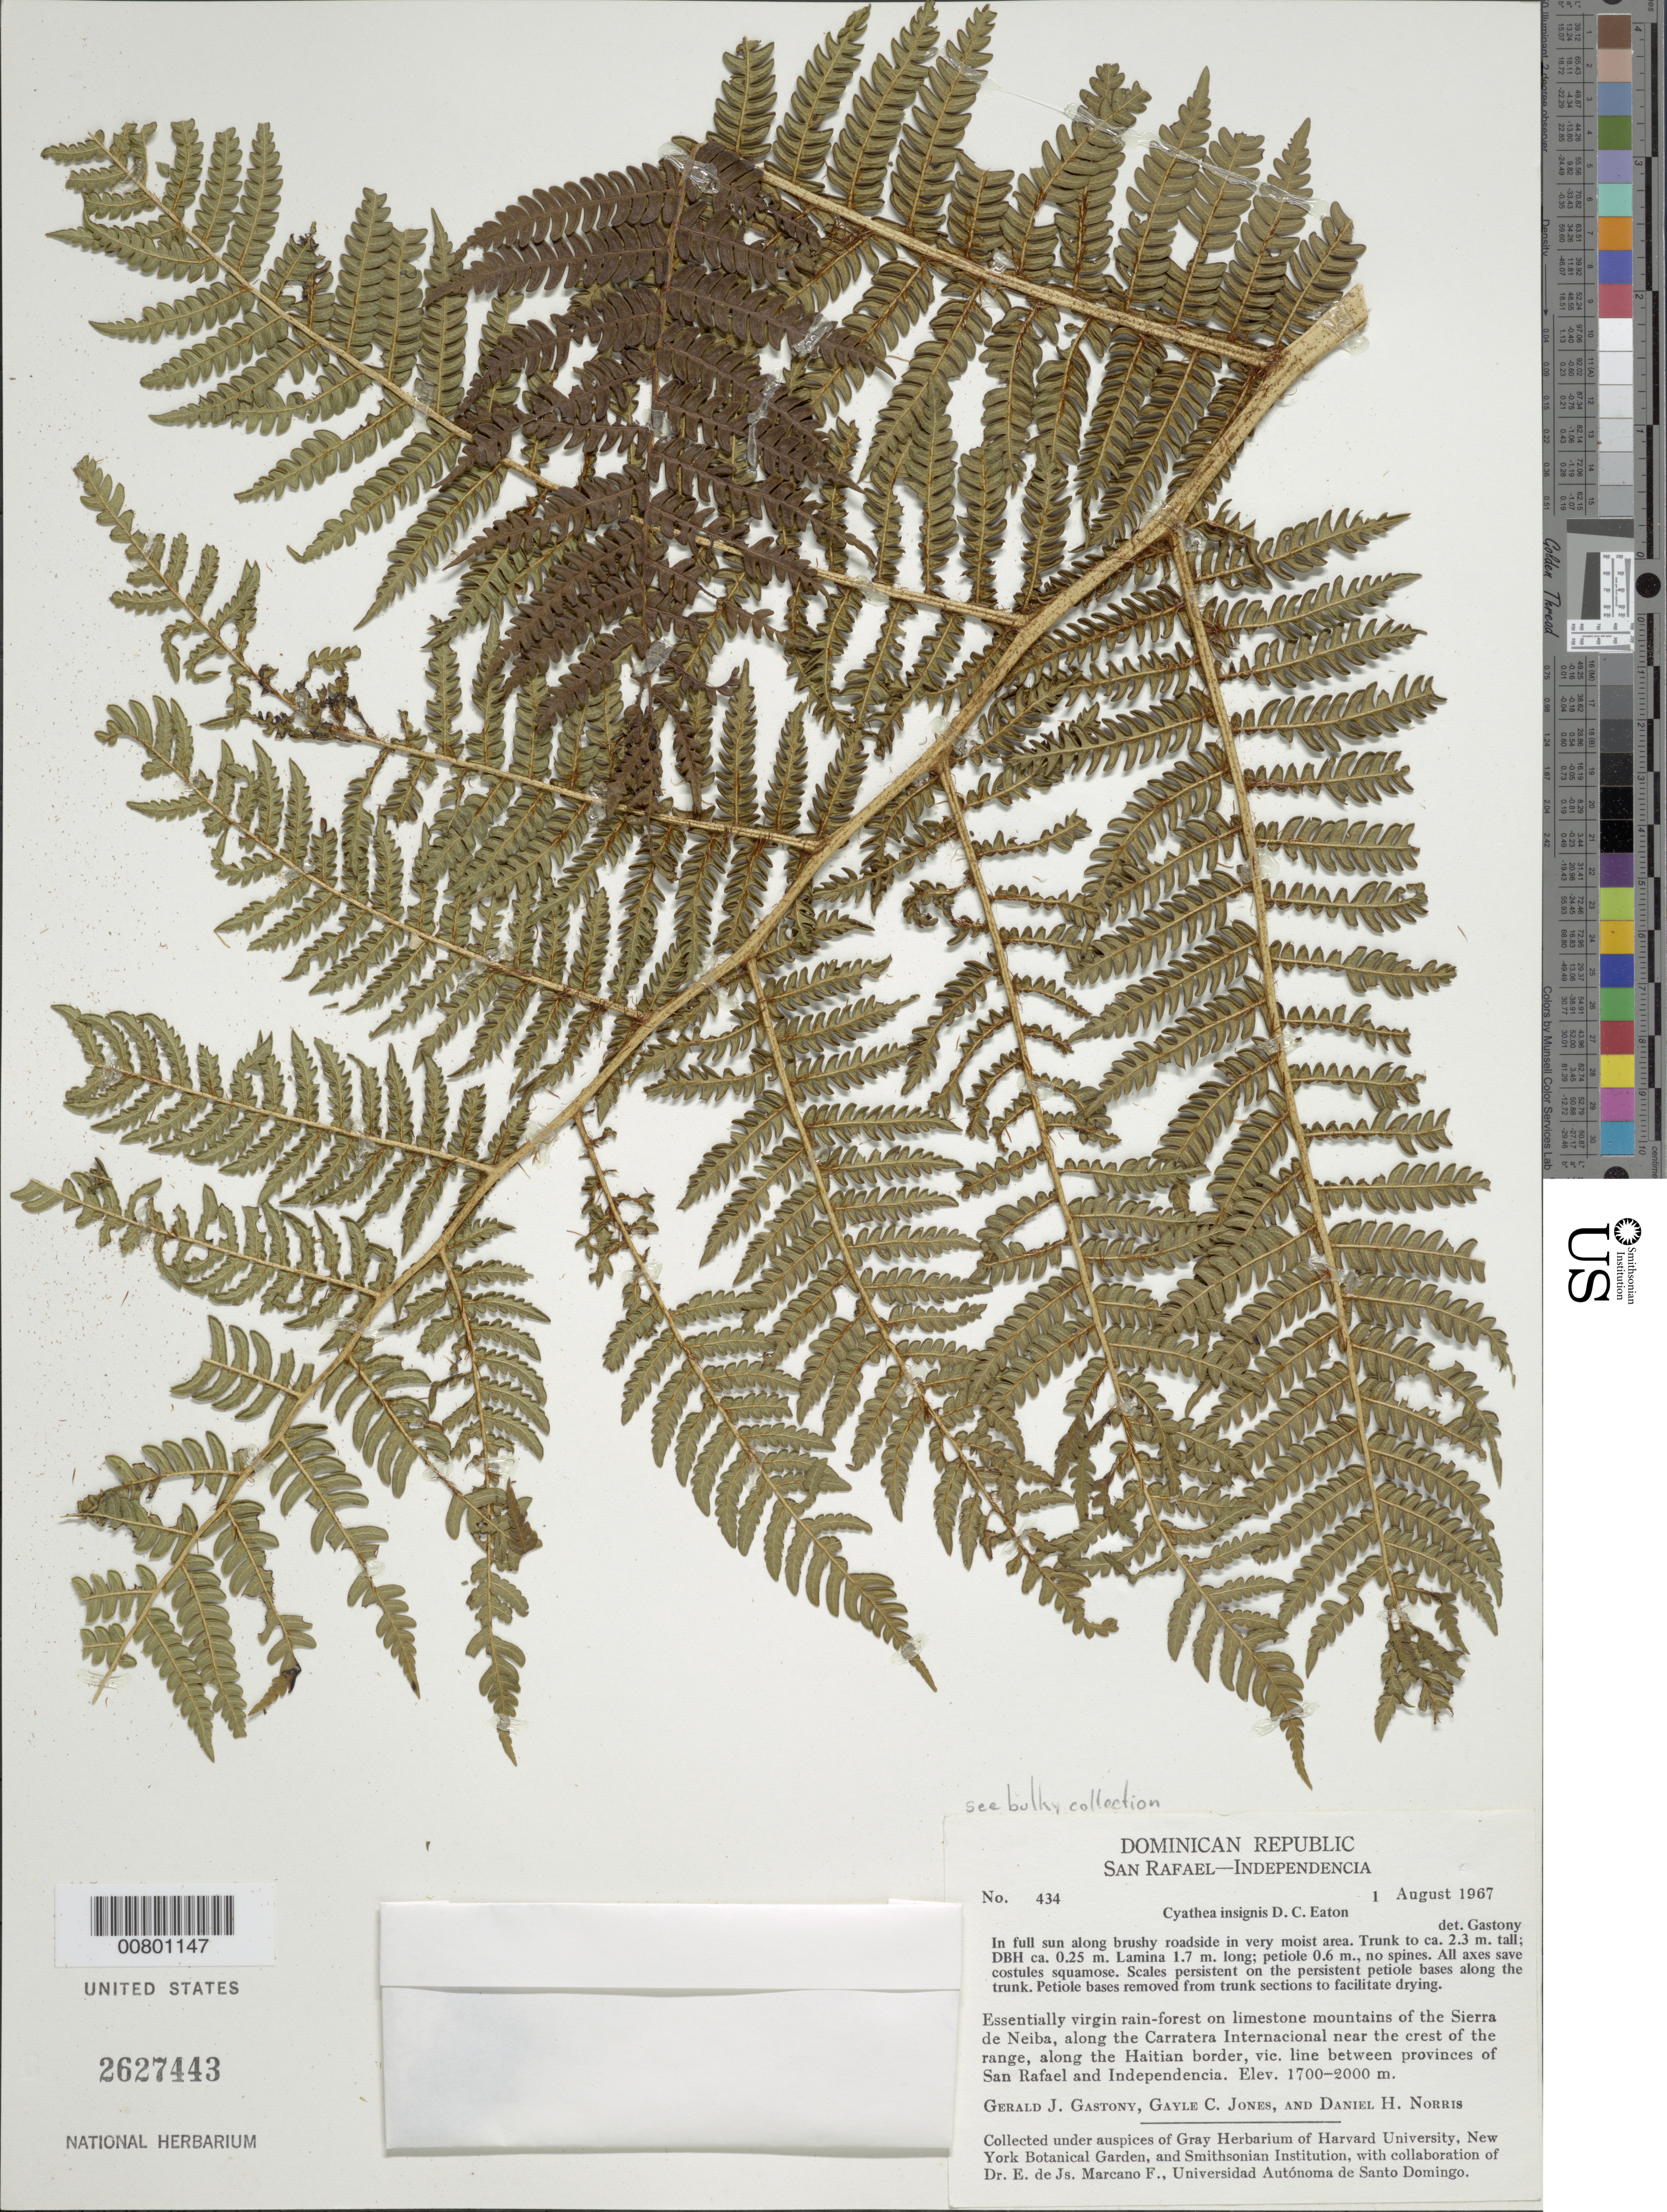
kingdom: Plantae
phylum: Tracheophyta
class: Polypodiopsida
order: Cyatheales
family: Cyatheaceae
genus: Sphaeropteris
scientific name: Sphaeropteris insignis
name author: (Eaton) R.M. Tryon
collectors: G. Gastony, G. C. Jones & D. H. Norris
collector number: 434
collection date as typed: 01 Aug 1967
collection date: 1967-08-01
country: Dominican Republic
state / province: Independencia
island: Hispaniola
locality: Prov. San Rafael-Independencia, Sierra de Neiba, along Carratera Internacional, along Haitian border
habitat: Essentially virgin rainforest on limestone mountains; in full sun along brushy roadside in very moist area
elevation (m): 1700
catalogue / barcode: US 2627443